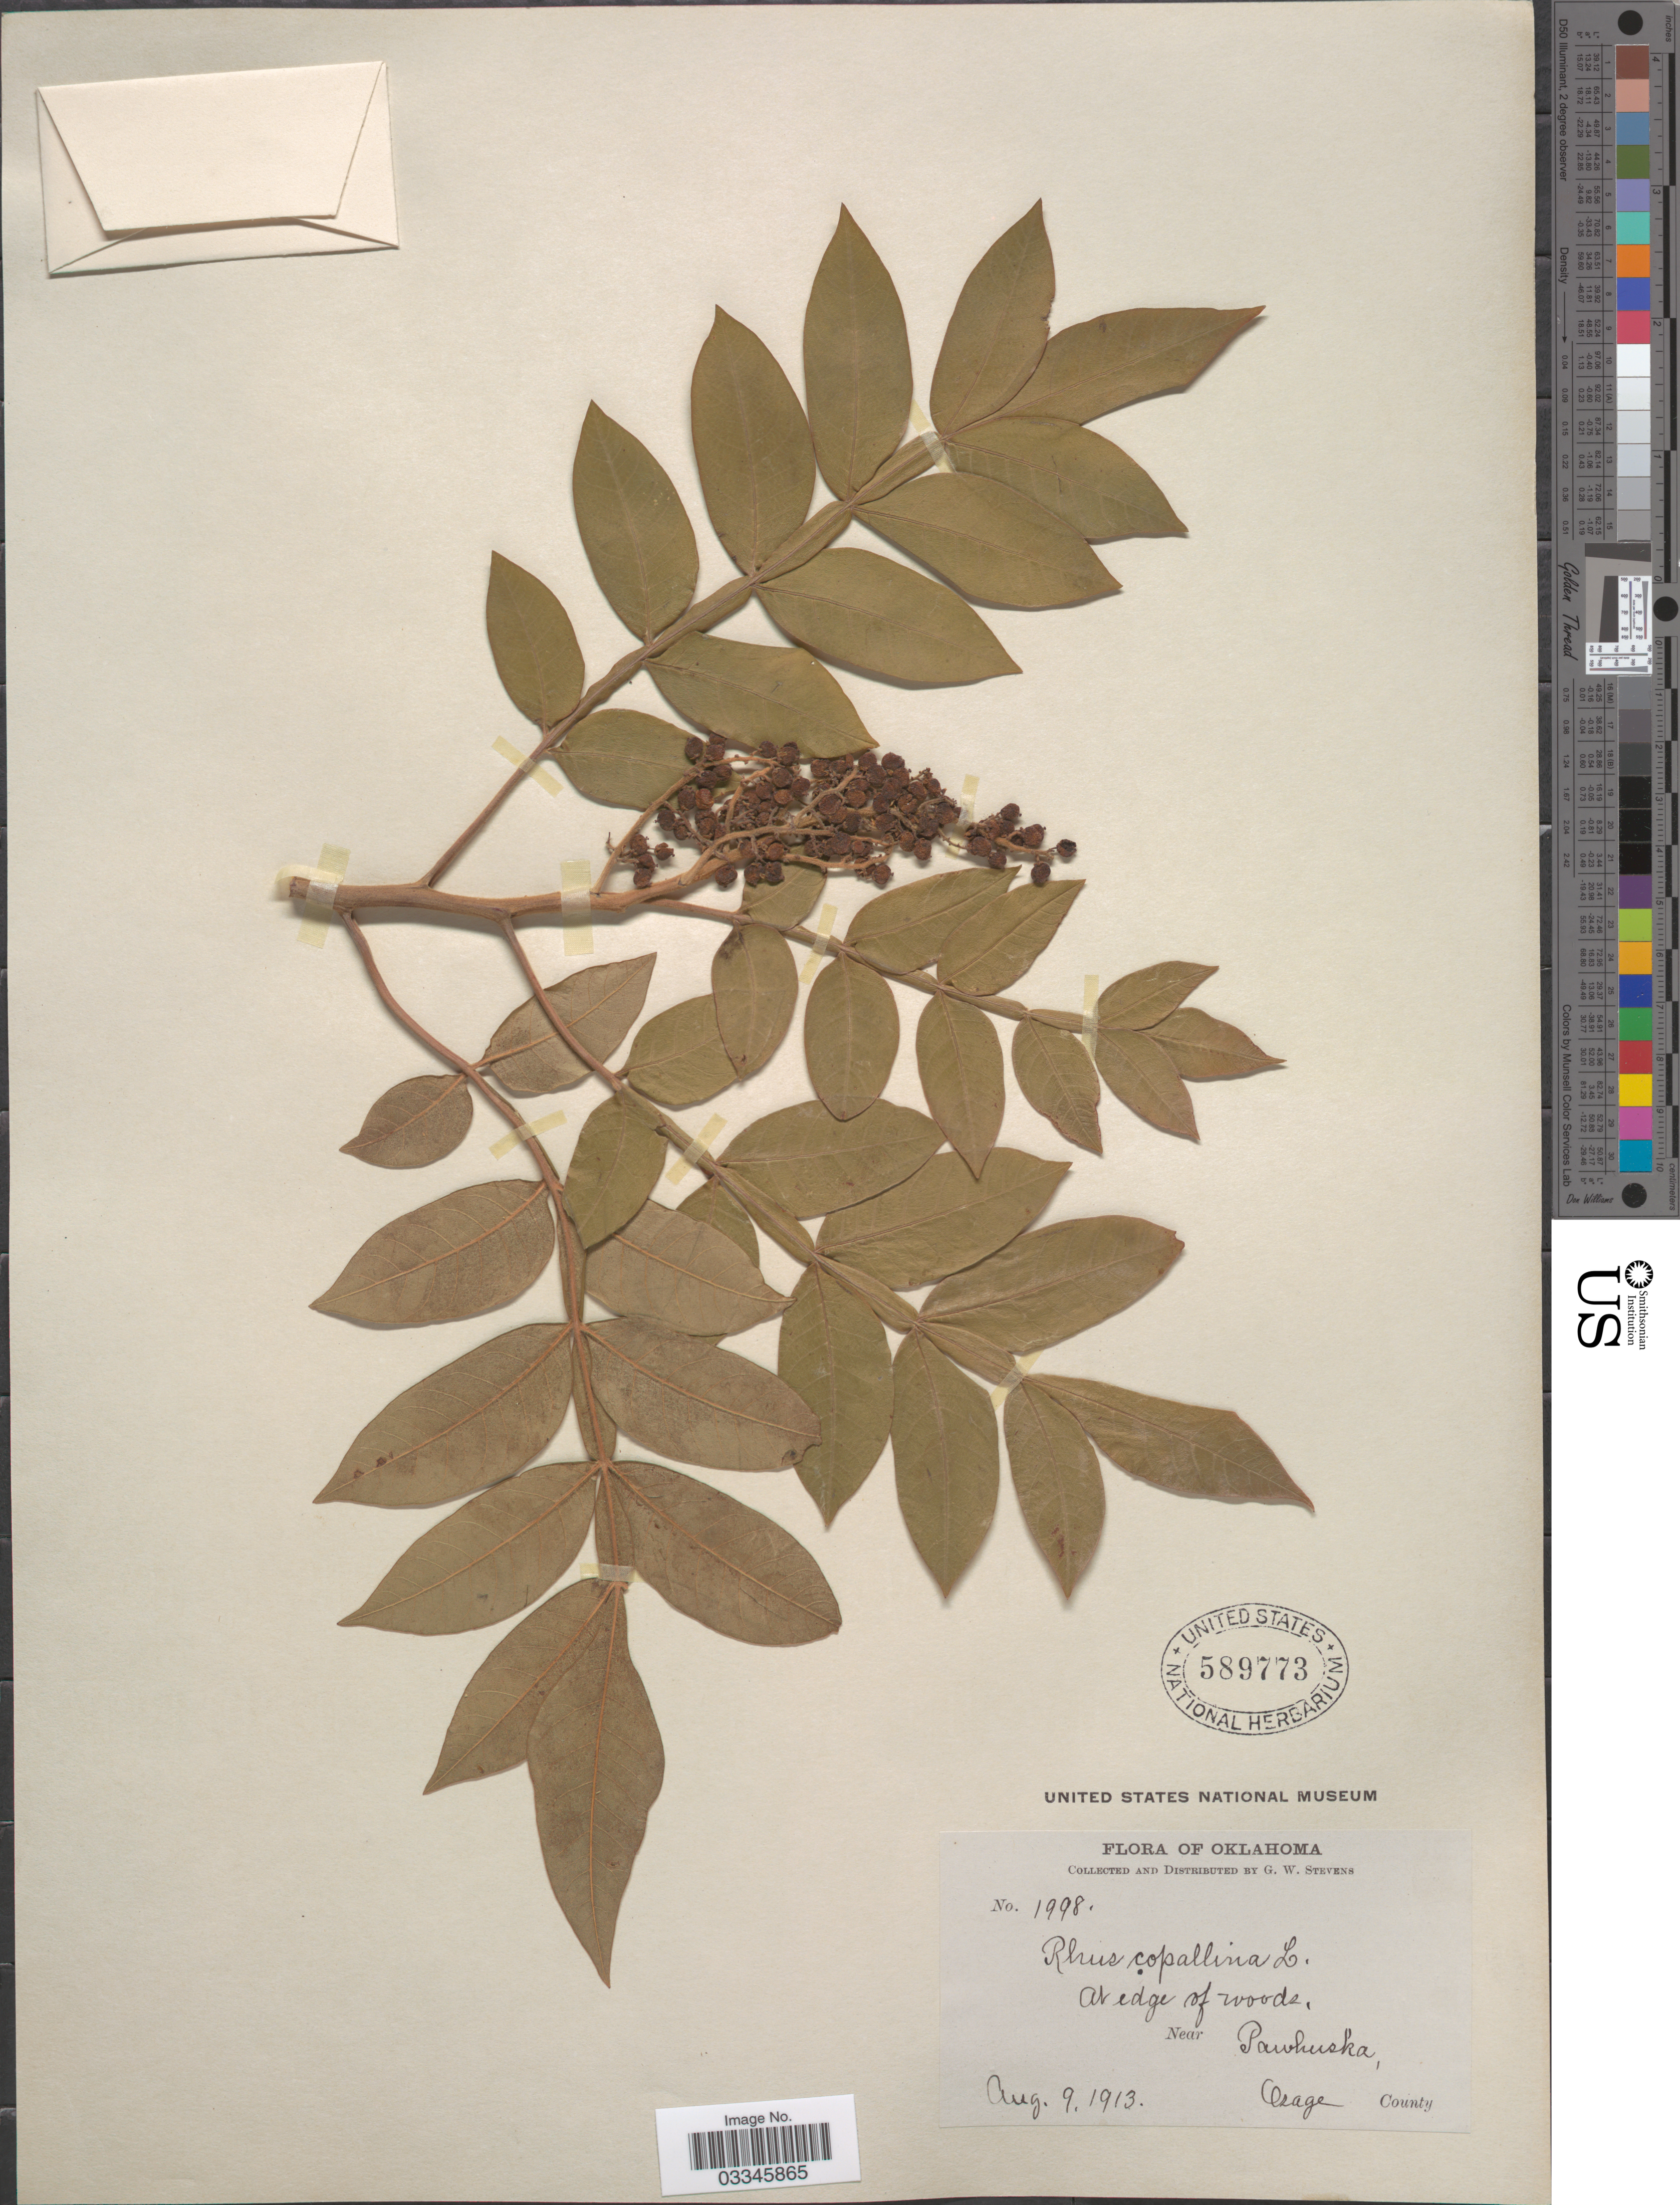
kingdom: Plantae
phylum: Tracheophyta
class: Magnoliopsida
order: Sapindales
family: Anacardiaceae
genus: Rhus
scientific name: Rhus copallinum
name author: L.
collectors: G. W. Stevens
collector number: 1998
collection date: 1913-08-09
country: United States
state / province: Oklahoma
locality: Near Pawhuska, Osage County.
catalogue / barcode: US 589773